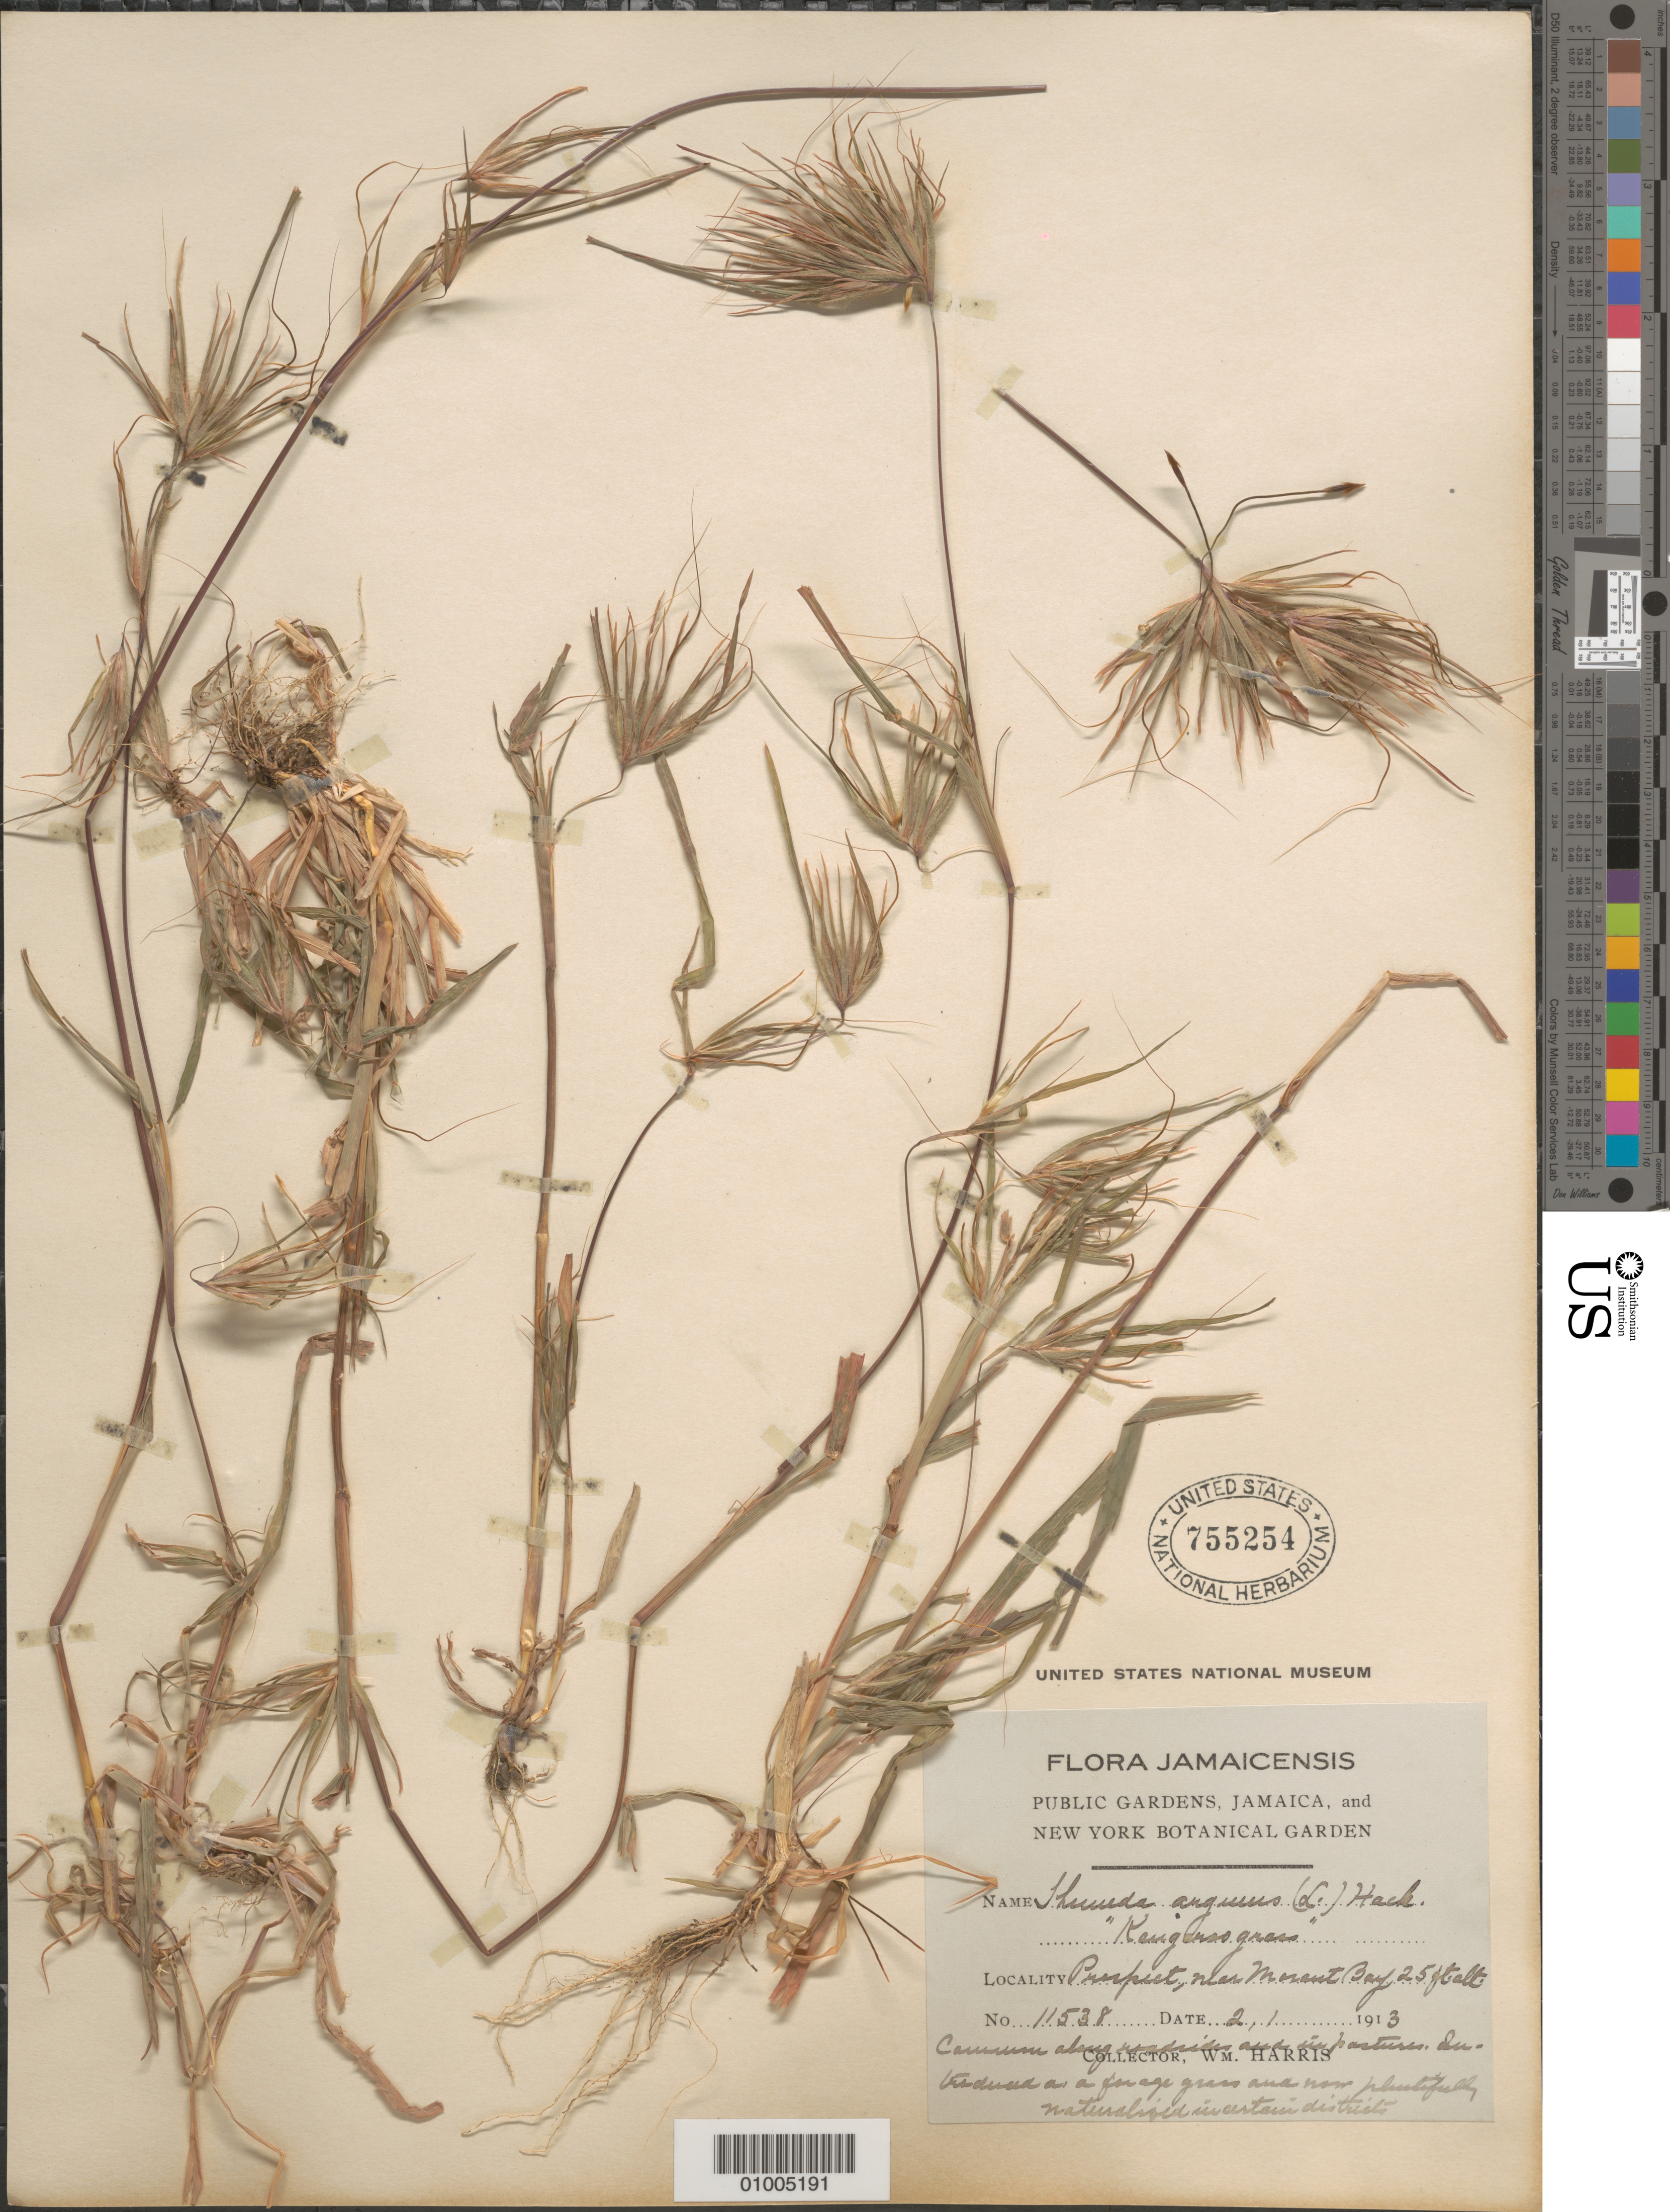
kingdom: Plantae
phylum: Tracheophyta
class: Liliopsida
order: Poales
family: Poaceae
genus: Themeda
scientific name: Themeda arguens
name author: (L.) Hack.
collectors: W. H. Harris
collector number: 11538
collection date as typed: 02 Jan 1913 or 01 Feb 1913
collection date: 1913-01-02 or 1913-02-01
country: Jamaica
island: Jamaica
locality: near Morant Bay.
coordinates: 0 N, 0 E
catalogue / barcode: US 755254